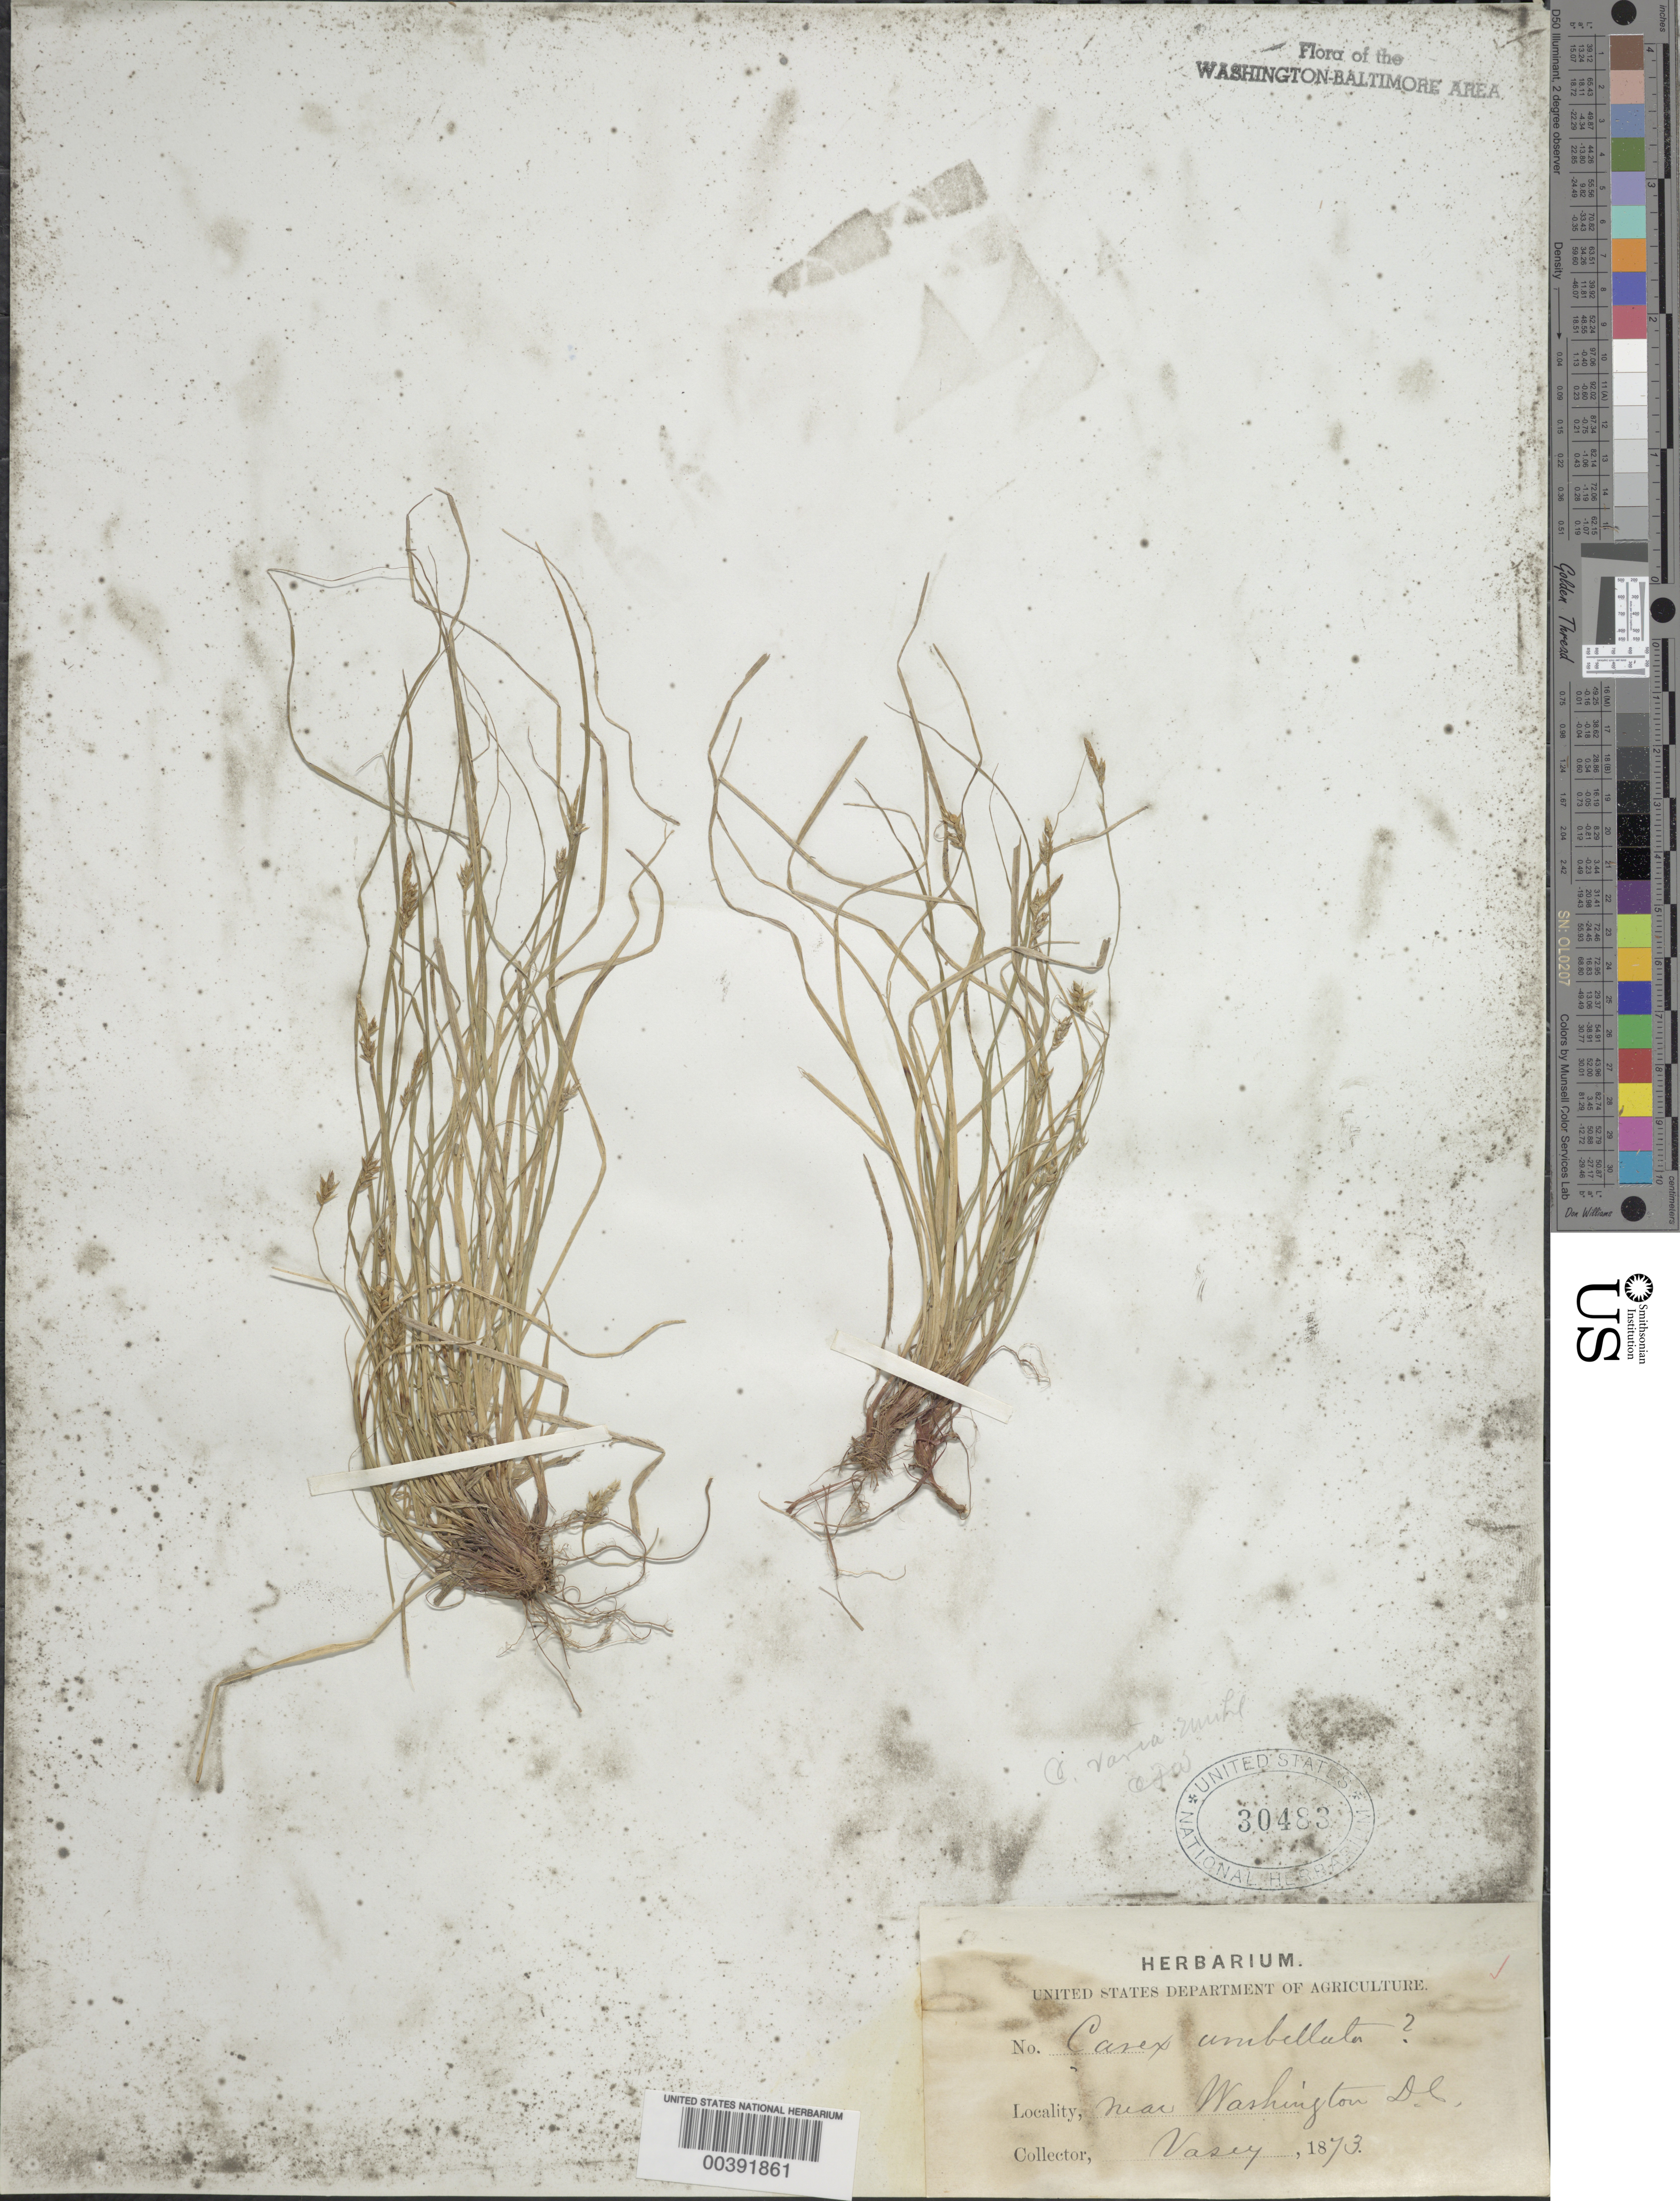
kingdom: Plantae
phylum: Tracheophyta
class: Liliopsida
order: Poales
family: Cyperaceae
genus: Carex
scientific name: Carex albicans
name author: Willd. ex Spreng.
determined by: Shetler, Stanwyn G., (US), NMNH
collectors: G. Vasey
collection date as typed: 1873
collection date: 1873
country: United States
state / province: District of Columbia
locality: Washington DC Area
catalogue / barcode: US 30483